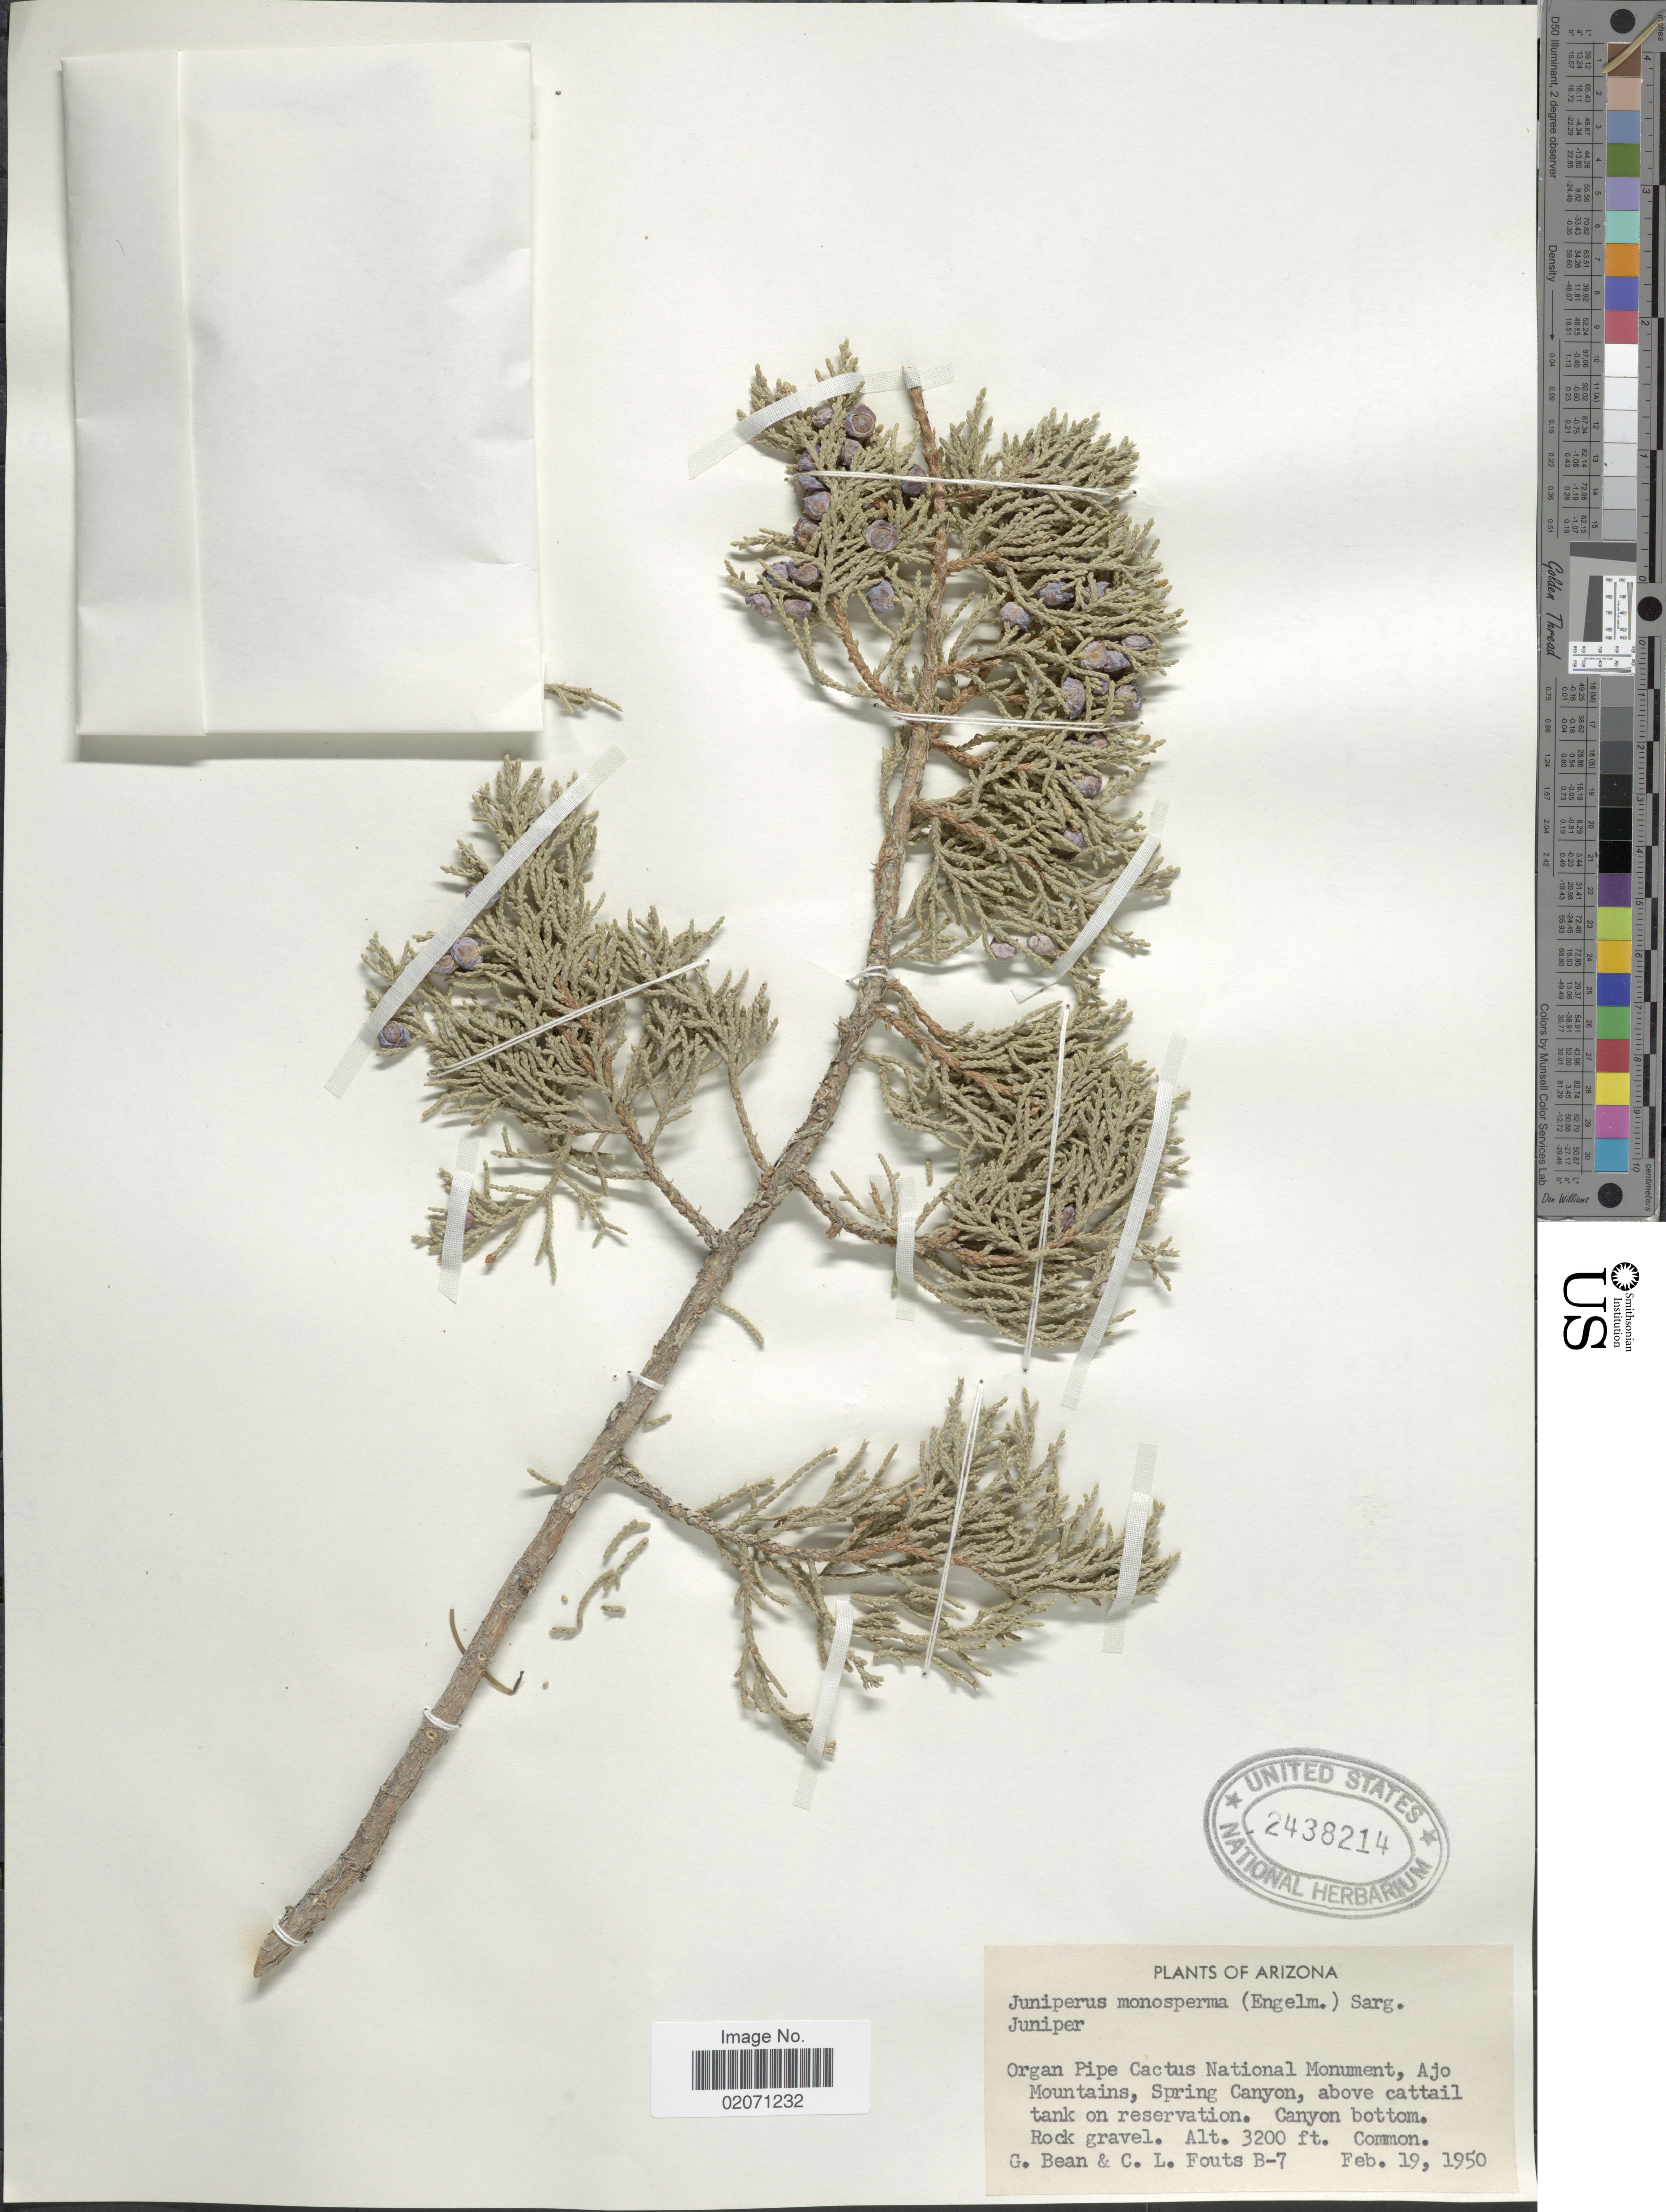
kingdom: Plantae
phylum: Tracheophyta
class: Pinopsida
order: Pinales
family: Cupressaceae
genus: Juniperus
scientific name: Juniperus monosperma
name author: (Engelm.) Sarg.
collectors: G. Bean & C. Fouts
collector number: B7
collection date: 1950-02-19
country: United States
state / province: Arizona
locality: Organ Pipe Cactus National Monument, Ajo Mountains, Spring Canyon, above cattail tank on reservation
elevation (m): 975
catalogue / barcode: US 2438214